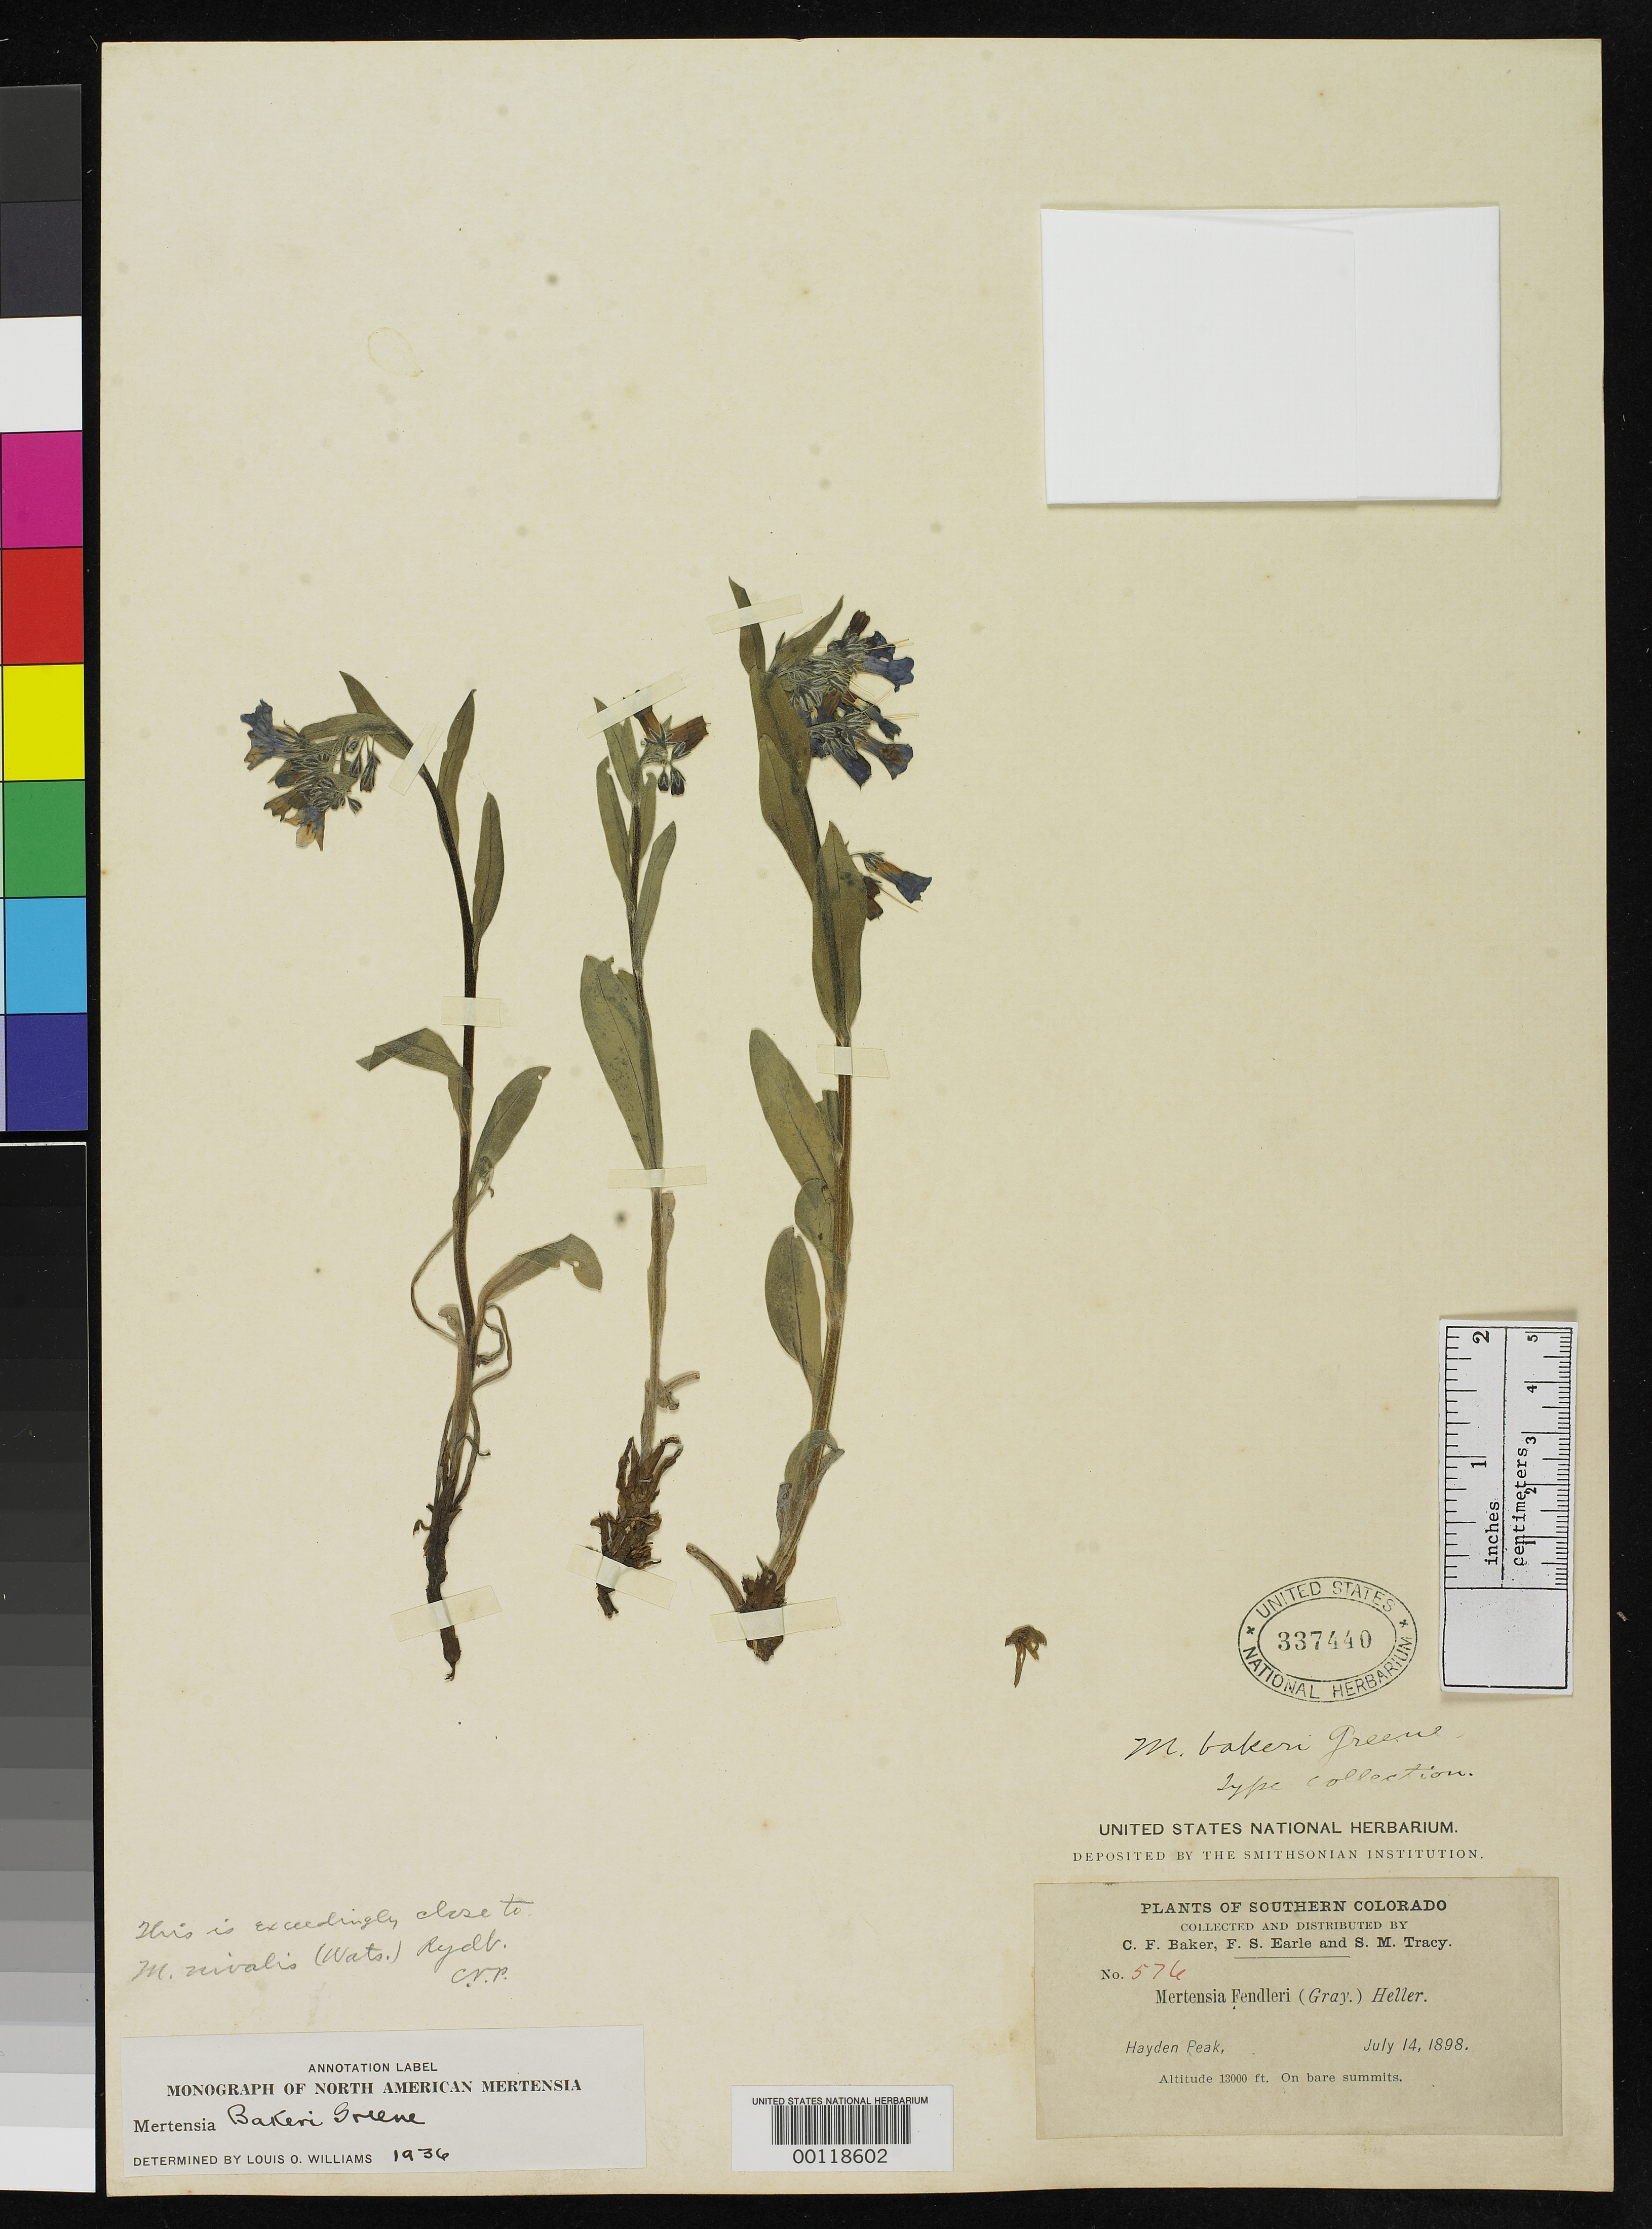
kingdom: Plantae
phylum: Tracheophyta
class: Magnoliopsida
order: Boraginales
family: Boraginaceae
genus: Mertensia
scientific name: Mertensia bakeri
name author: Greene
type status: Isotype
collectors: C. F. Baker, F. S. Earle & S. M. Tracy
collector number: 576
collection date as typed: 14 Jul 1898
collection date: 1898-07-14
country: United States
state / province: Colorado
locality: Summit of Mt. Hayden.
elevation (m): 3962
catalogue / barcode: US 337440